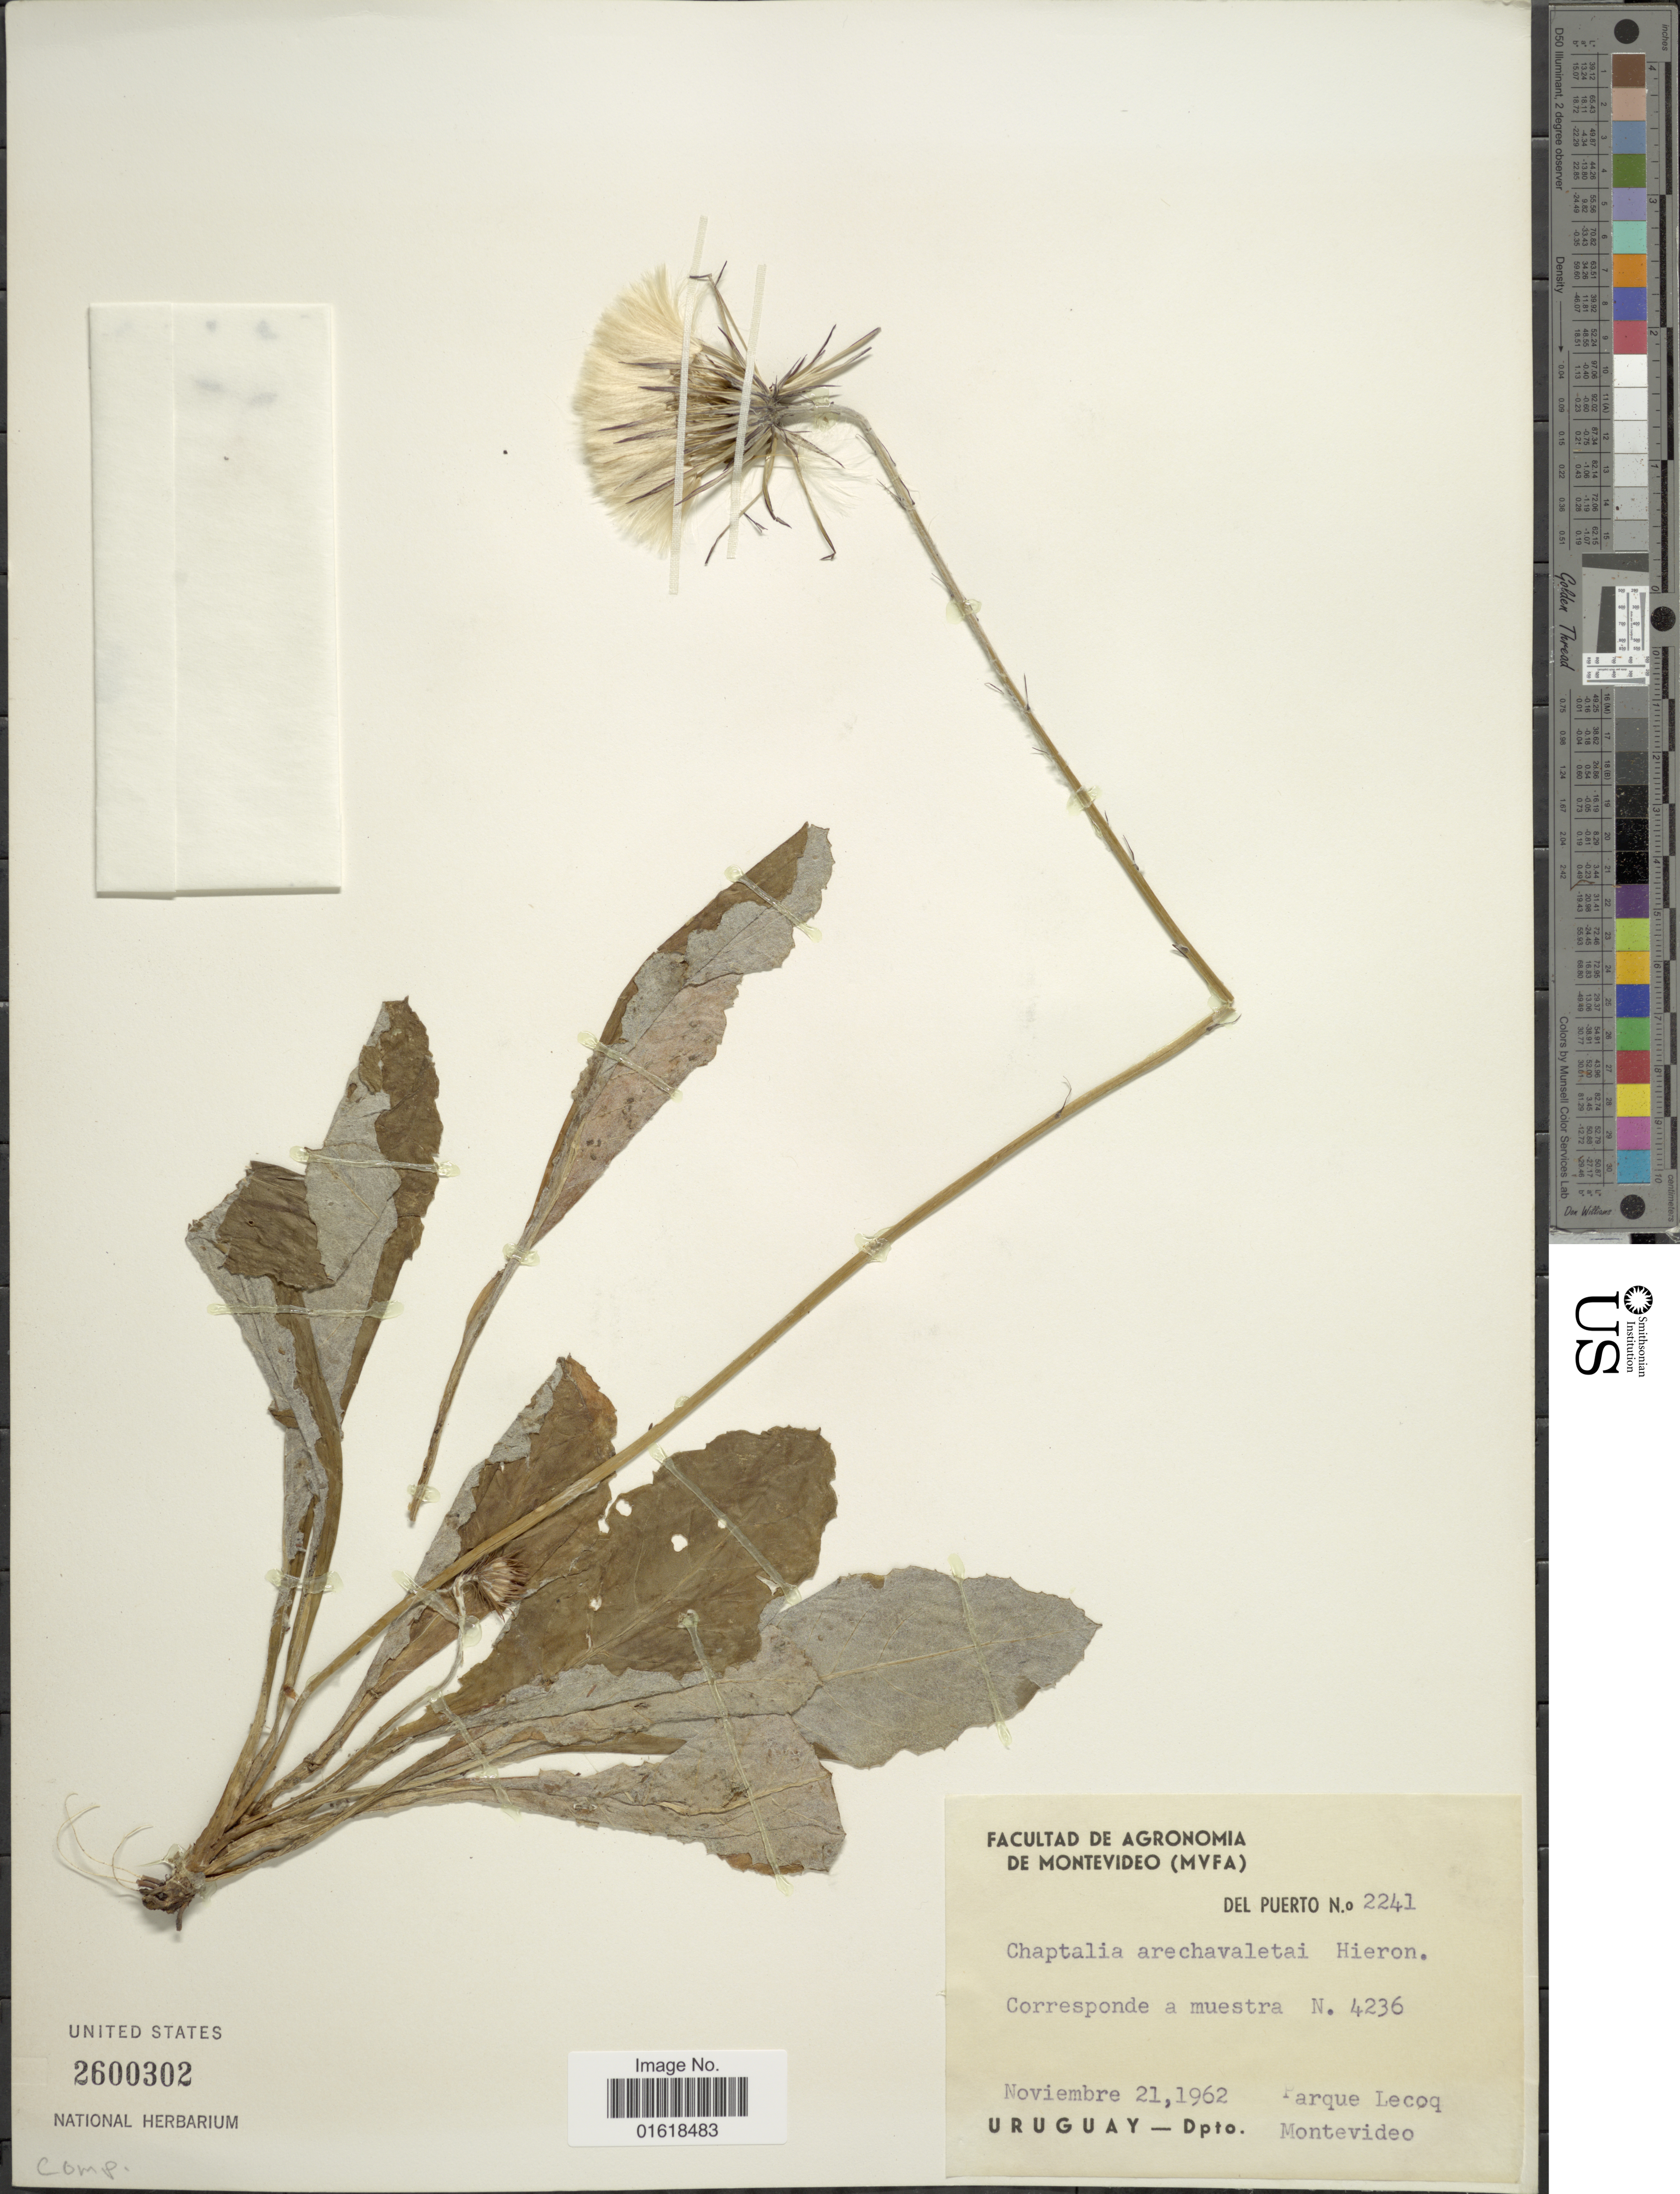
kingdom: Plantae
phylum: Tracheophyta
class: Magnoliopsida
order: Asterales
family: Asteraceae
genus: Chaptalia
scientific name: Chaptalia arechavaletae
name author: Arechav.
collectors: Del Puerto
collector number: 2241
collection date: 1962-11-21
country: Uruguay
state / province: Montevideo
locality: Parque Lecoq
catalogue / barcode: US 2600302